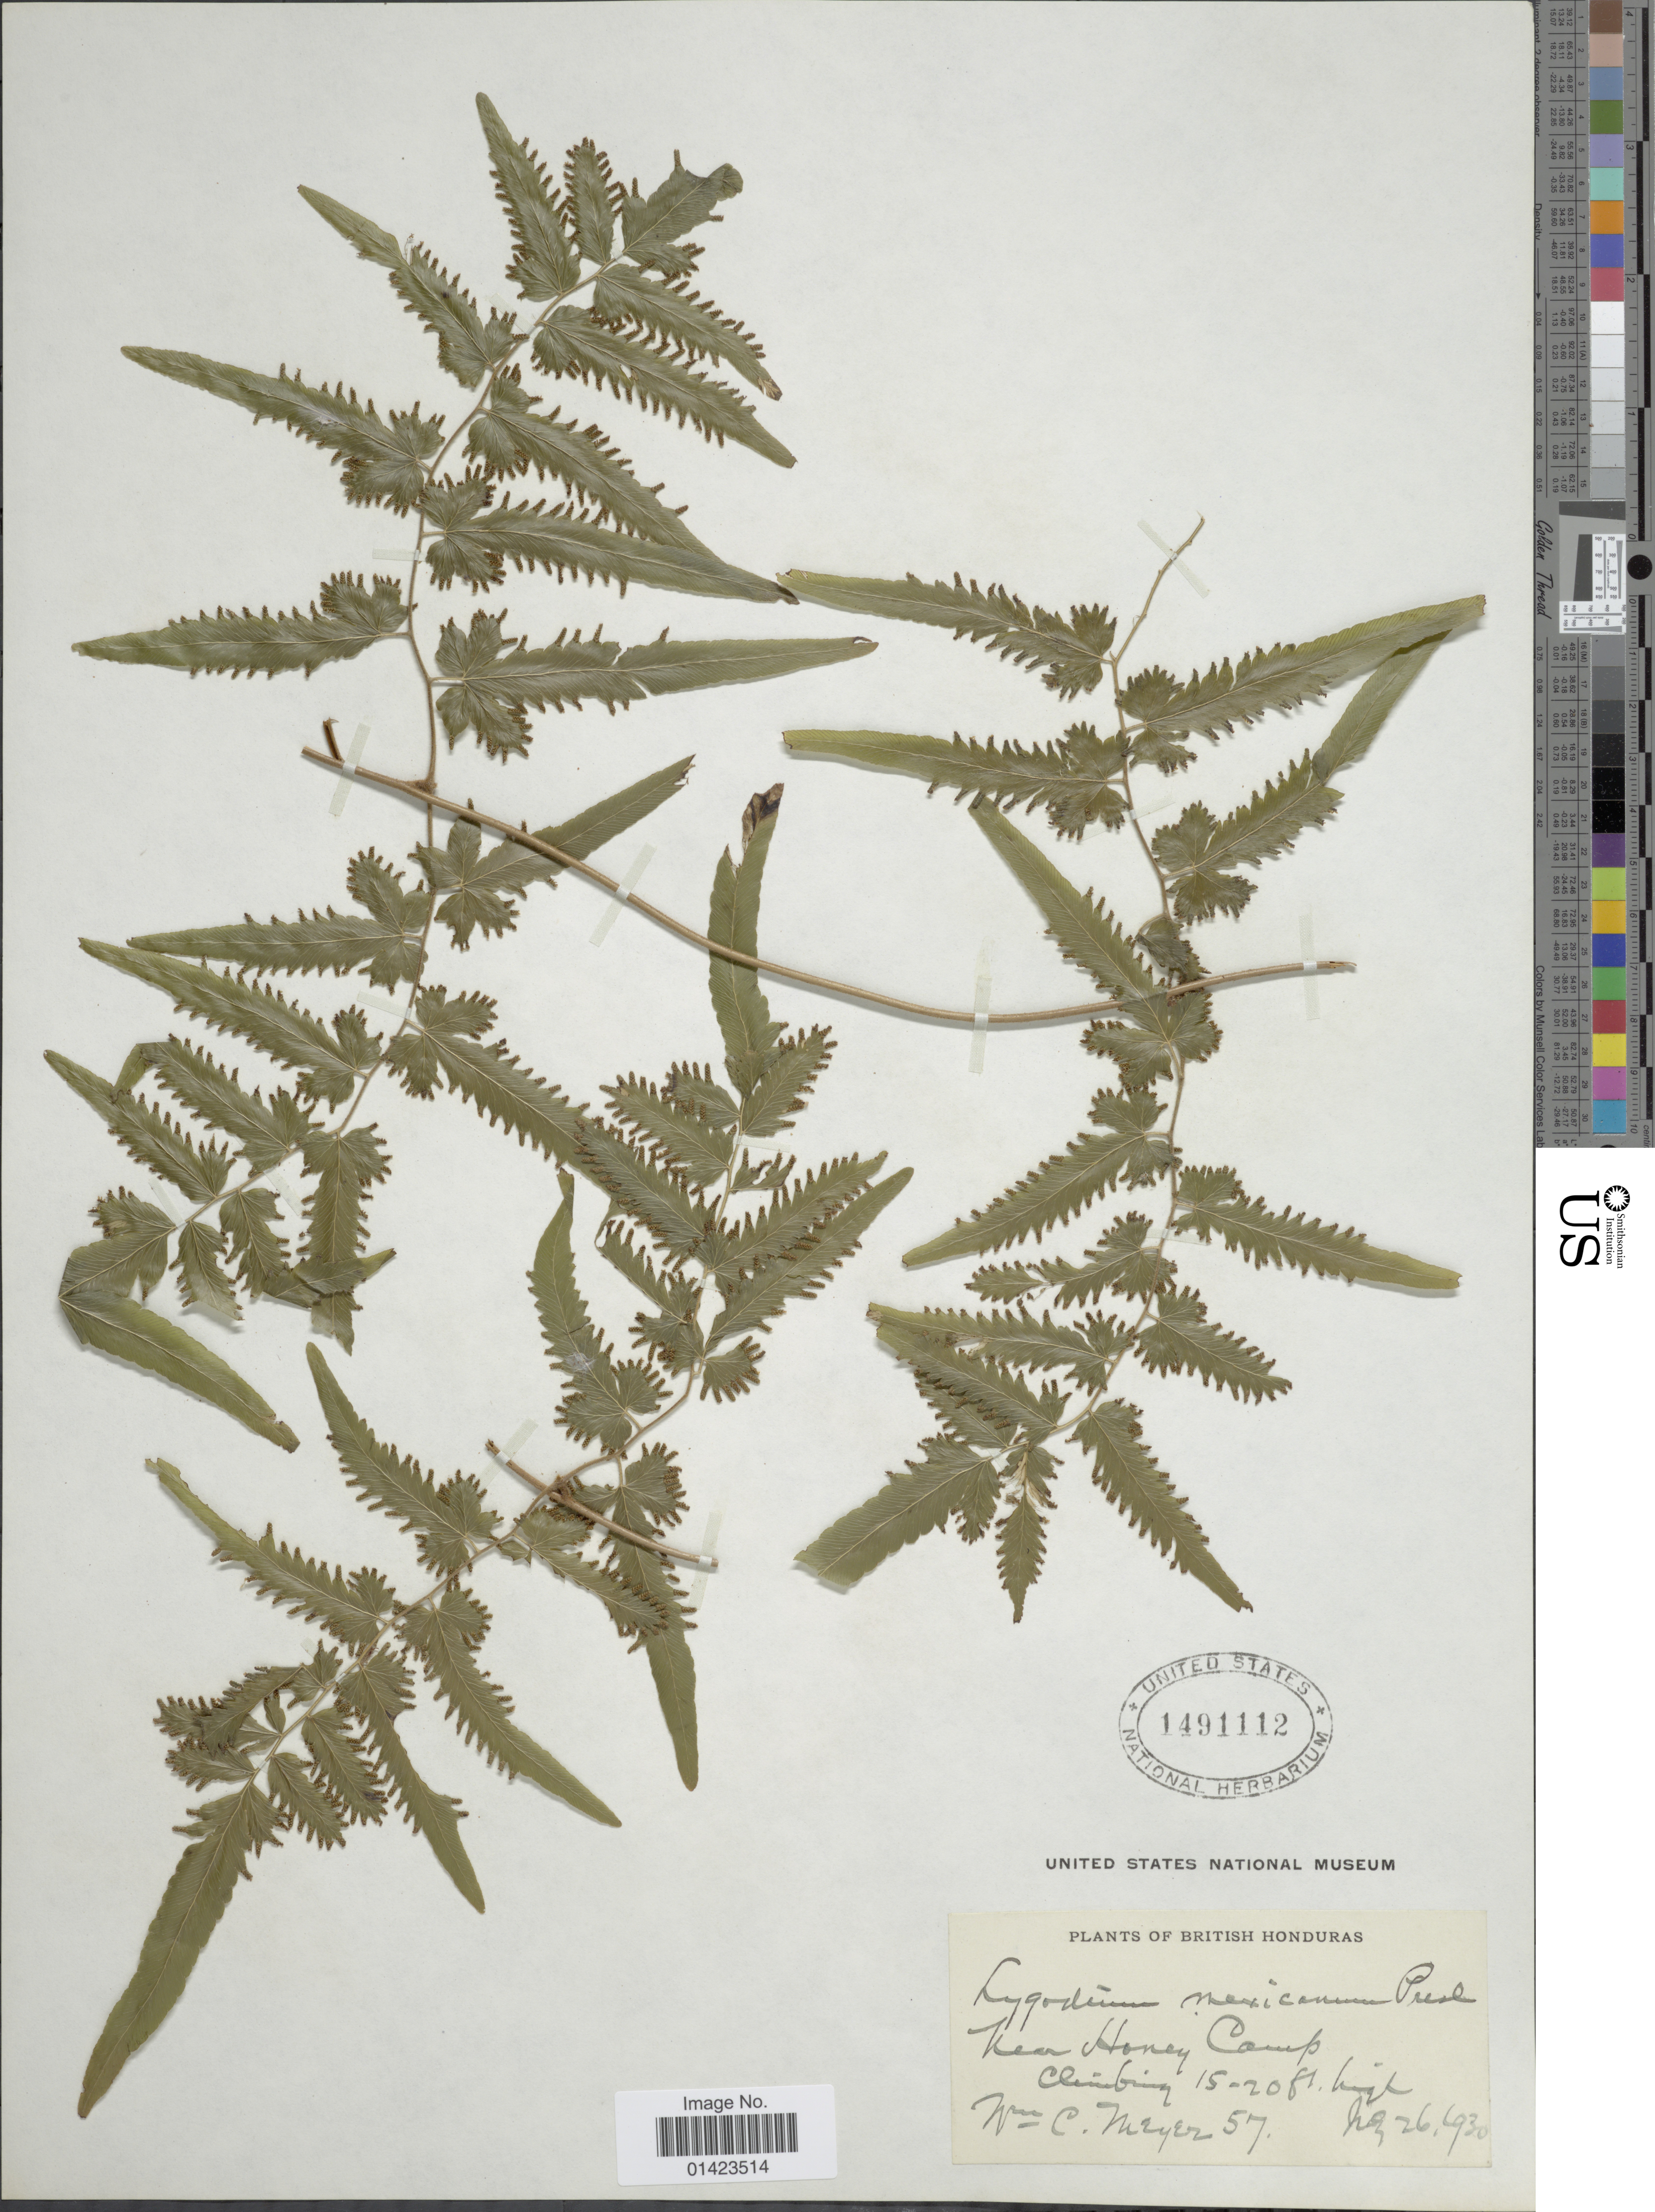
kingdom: Plantae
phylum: Tracheophyta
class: Polypodiopsida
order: Schizaeales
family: Lygodiaceae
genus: Lygodium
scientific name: Lygodium venustum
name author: Sw.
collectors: W. Meyer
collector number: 57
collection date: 1930-05-26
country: Belize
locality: British Hondiras, near Honey Camp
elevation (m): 5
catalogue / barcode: US 149112